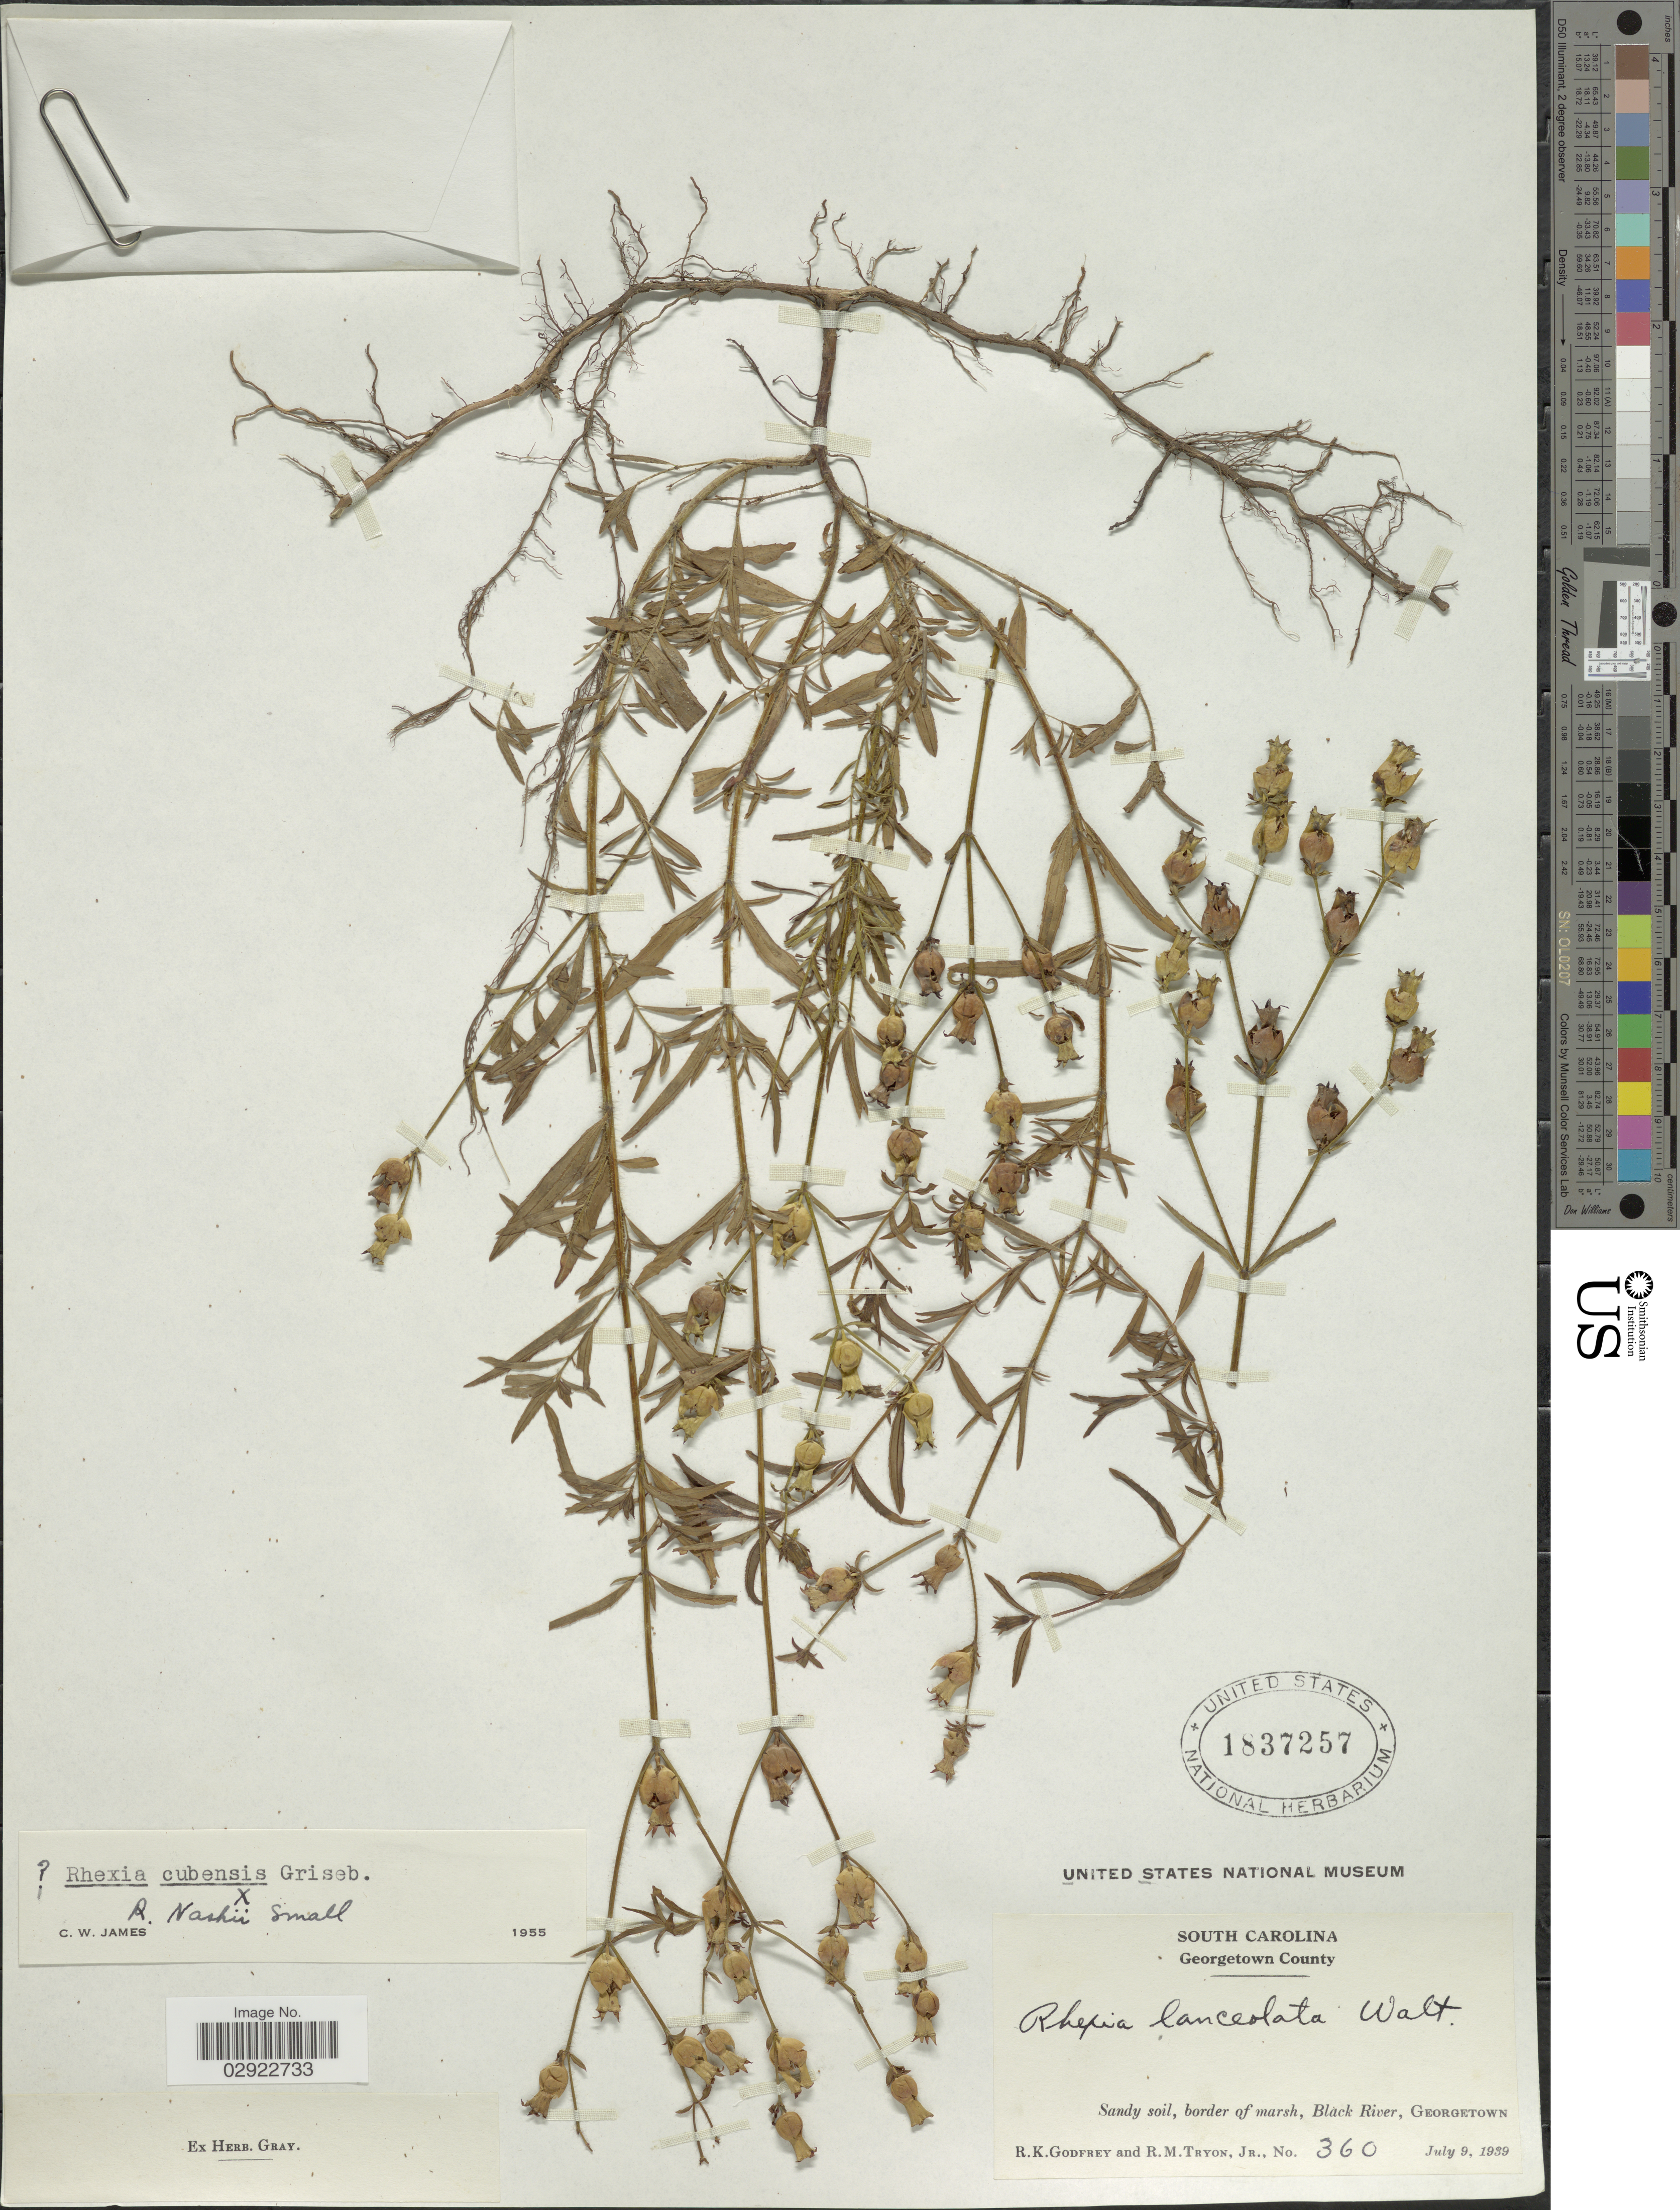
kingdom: Plantae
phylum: Tracheophyta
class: Magnoliopsida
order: Myrtales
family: Melastomataceae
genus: Rhexia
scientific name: Rhexia cubensis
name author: Griseb.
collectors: R. K. Godfrey & R. Tryon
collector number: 360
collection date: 1939-07-09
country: United States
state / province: South Carolina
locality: Georgetown. Black River, Georgetown.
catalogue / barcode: US 1837257